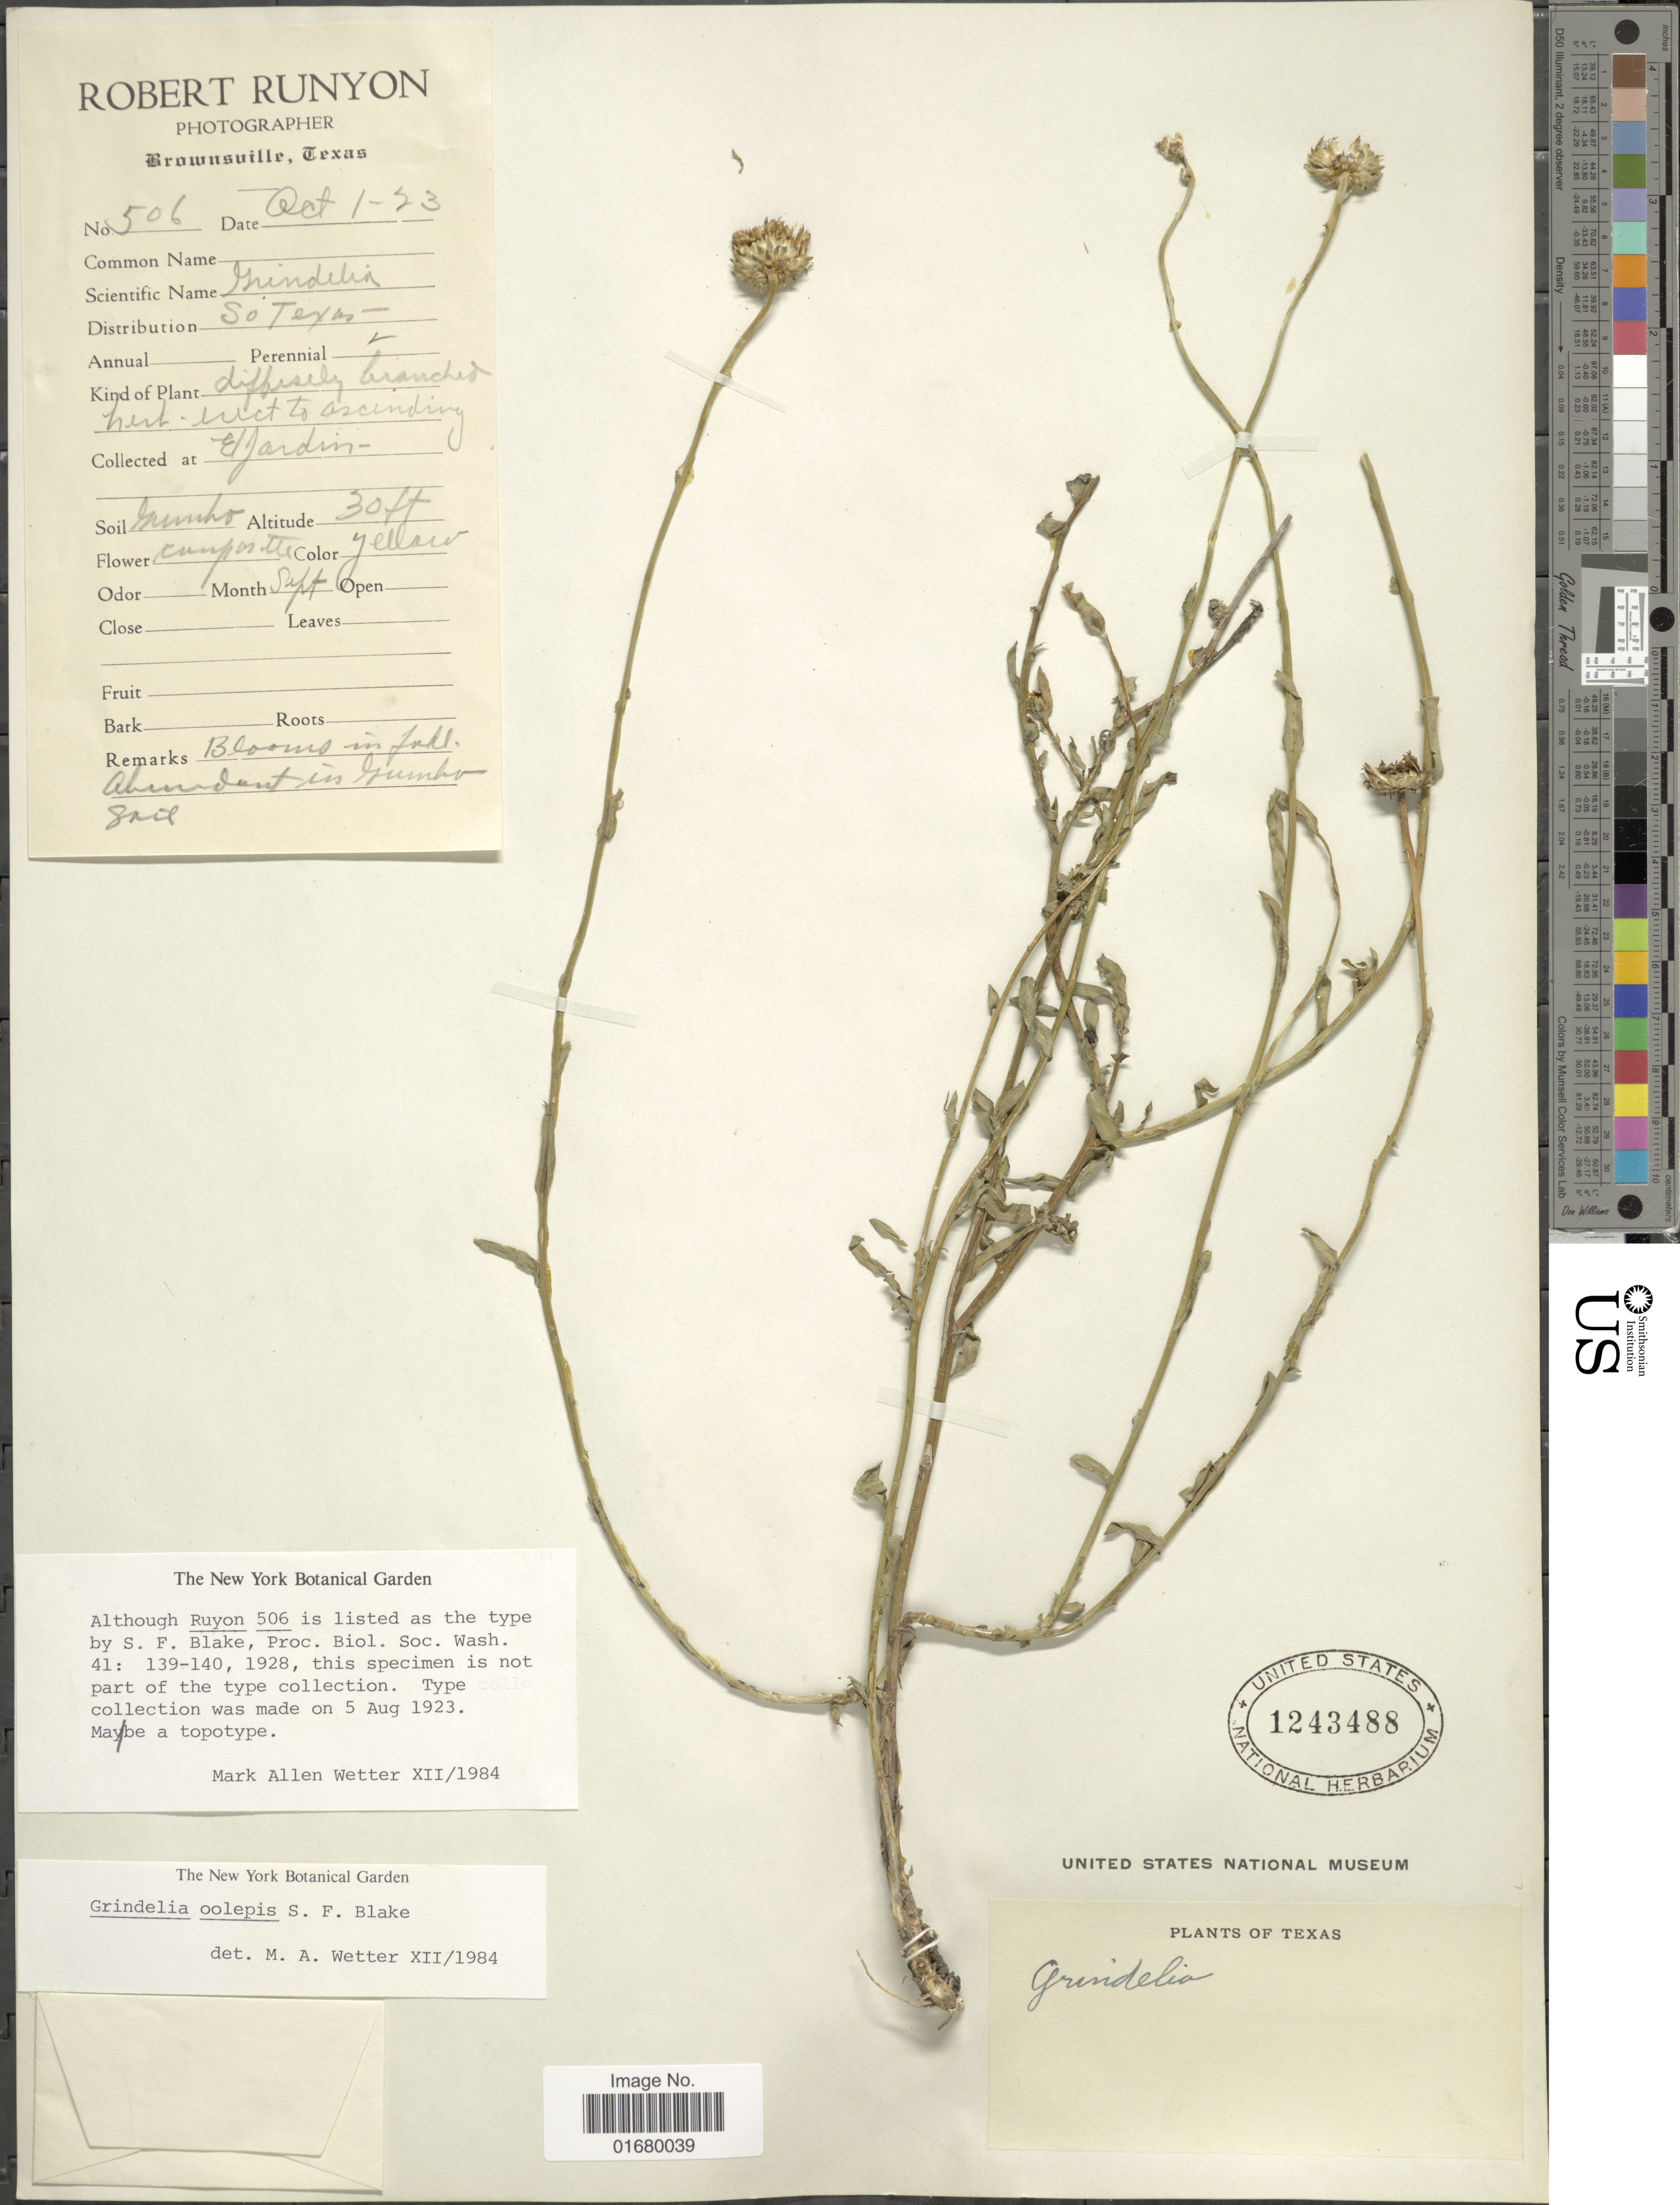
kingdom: Plantae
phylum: Tracheophyta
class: Magnoliopsida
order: Asterales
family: Asteraceae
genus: Grindelia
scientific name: Grindelia oolepis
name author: S.F. Blake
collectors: R. Runyon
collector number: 506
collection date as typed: Transcribed d/m/y: 1/10/23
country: United States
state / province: Texas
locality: Brownsville, E Jardin.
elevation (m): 9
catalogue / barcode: US 1243488